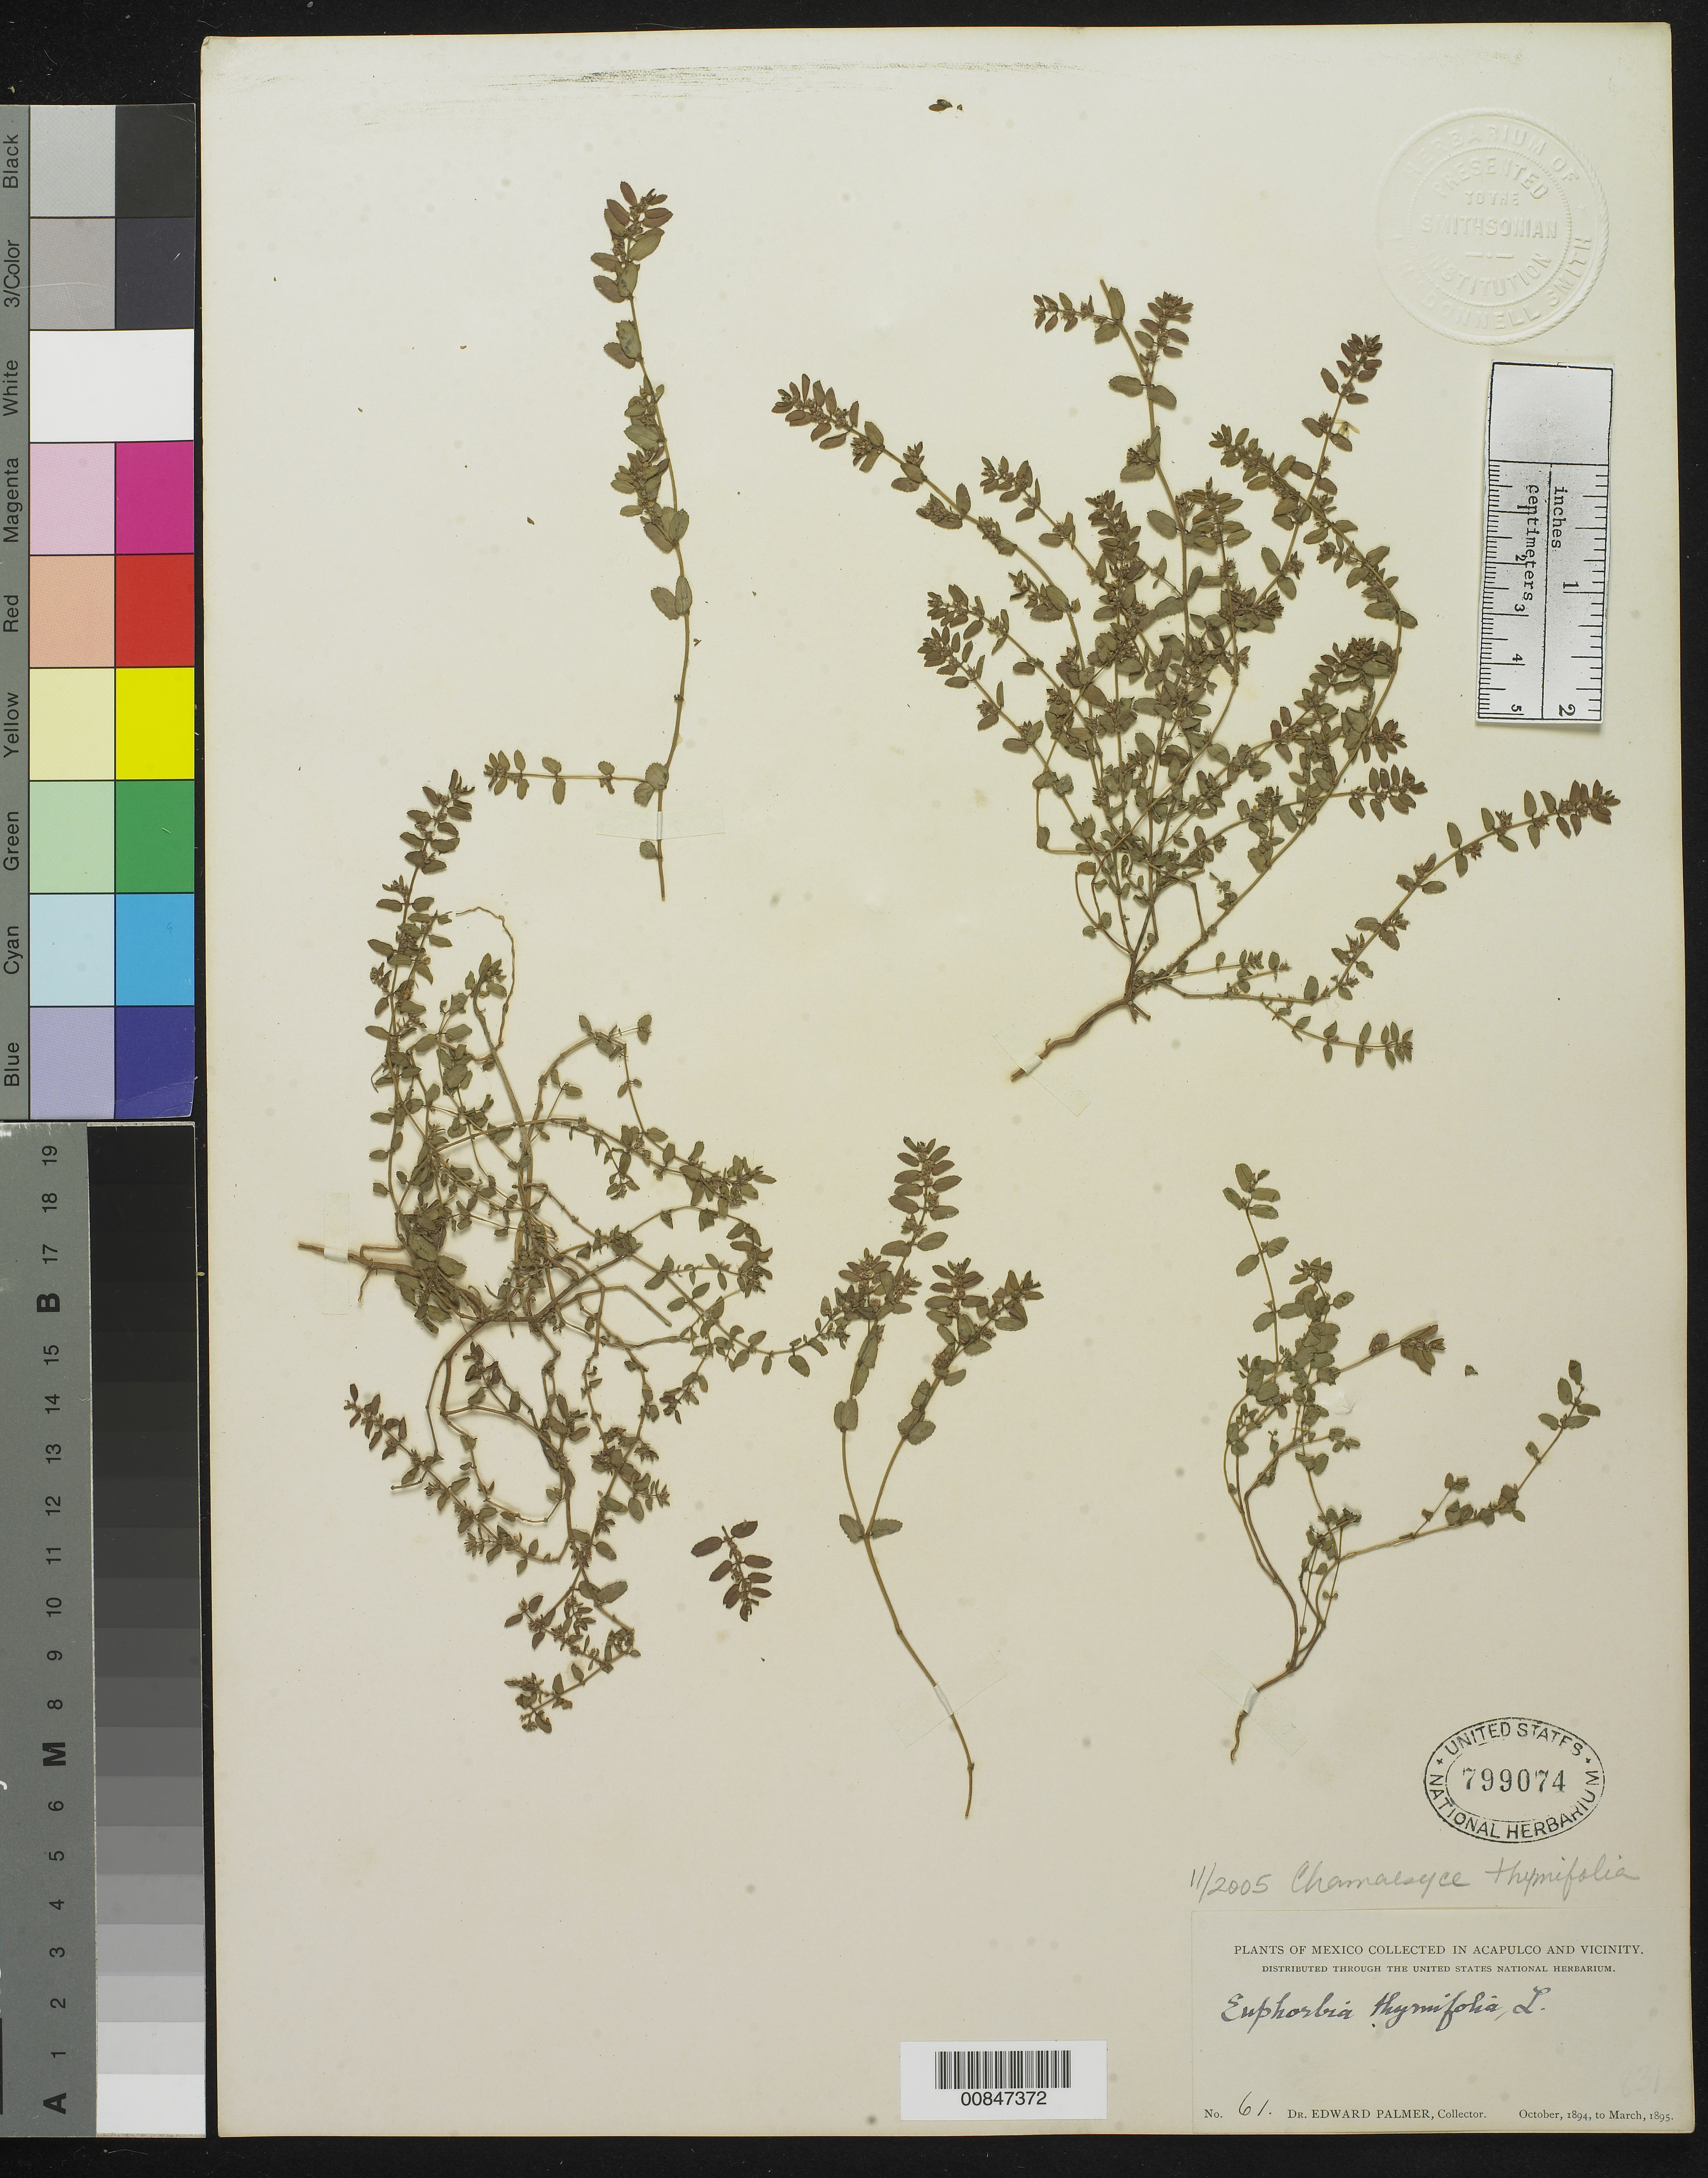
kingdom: Plantae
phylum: Tracheophyta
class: Magnoliopsida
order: Malpighiales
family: Euphorbiaceae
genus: Euphorbia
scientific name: Euphorbia thymifolia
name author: L.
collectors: E. Palmer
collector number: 61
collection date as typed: Oct 1894 to -- Mar 1895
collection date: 1894-10/1895-03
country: Mexico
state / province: Guerrero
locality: Acapulco, Guerrero and vicinity.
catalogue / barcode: US 799074